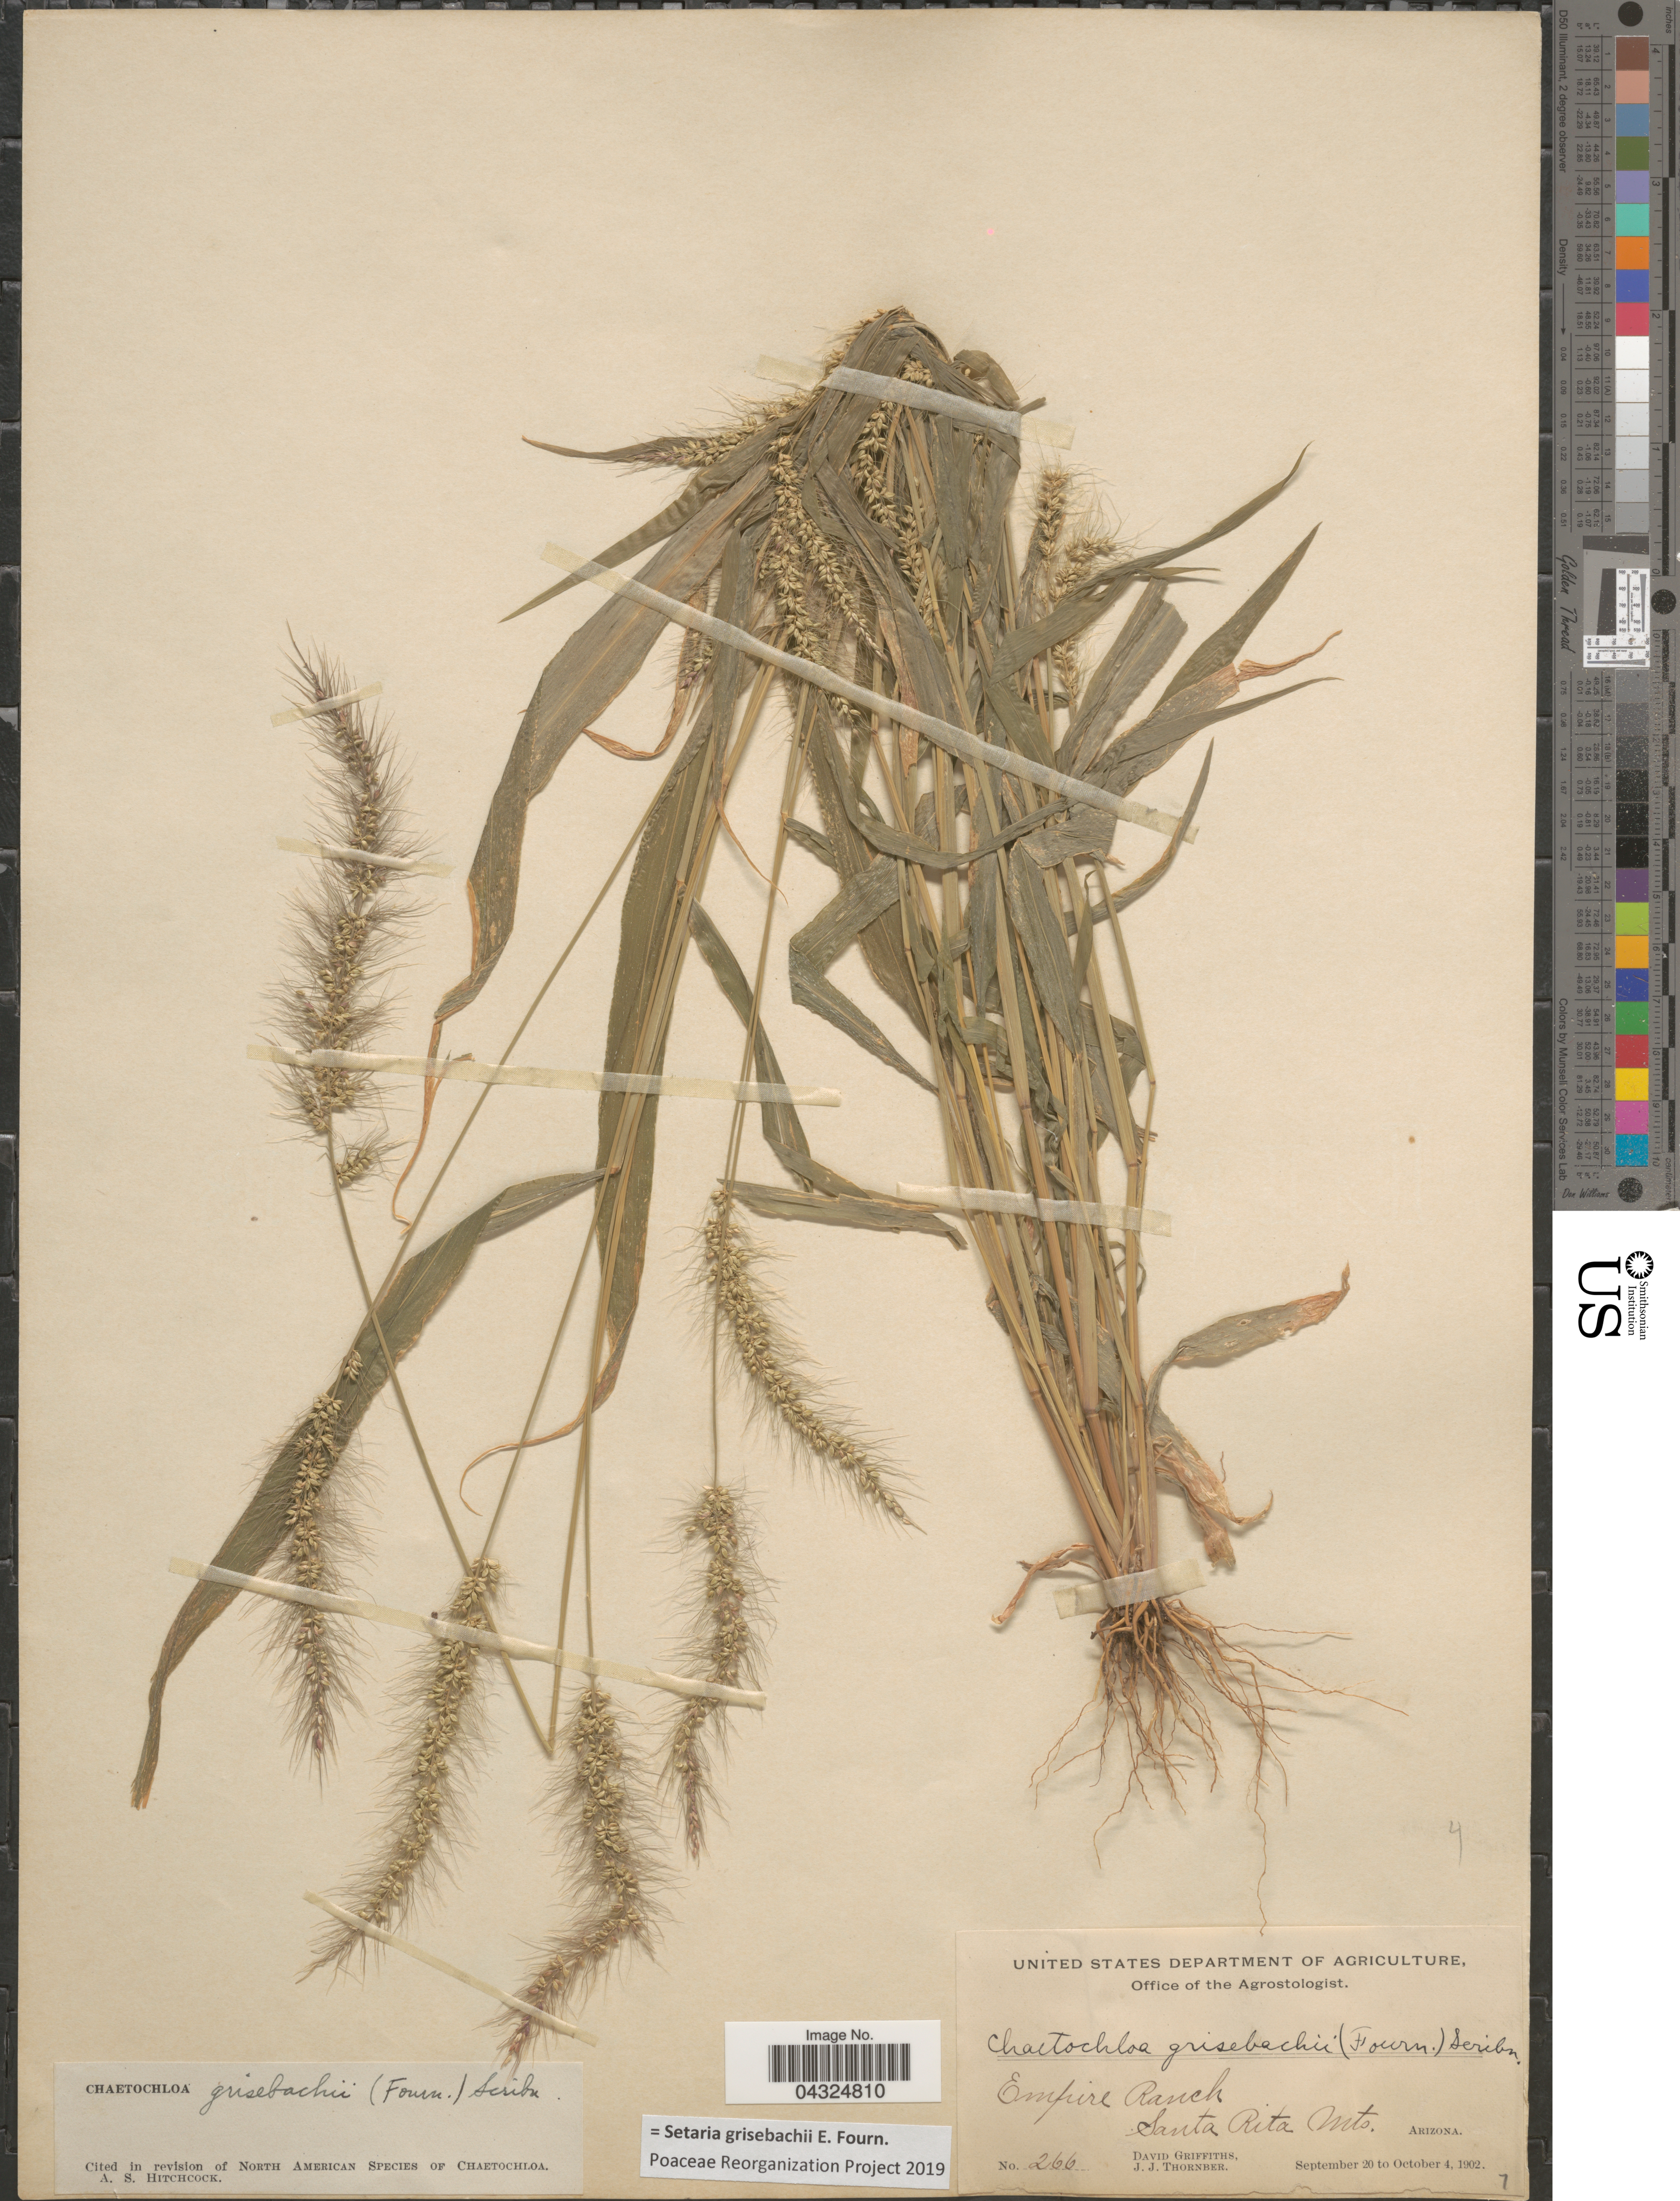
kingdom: Plantae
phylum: Tracheophyta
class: Liliopsida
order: Poales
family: Poaceae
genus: Setaria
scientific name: Setaria grisebachii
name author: E. Fourn.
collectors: D. Griffiths & J. Thornber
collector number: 266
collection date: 1902-09-20/1902-10-04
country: United States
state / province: Arizona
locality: Empire Ranch. Santa Rita Mts.